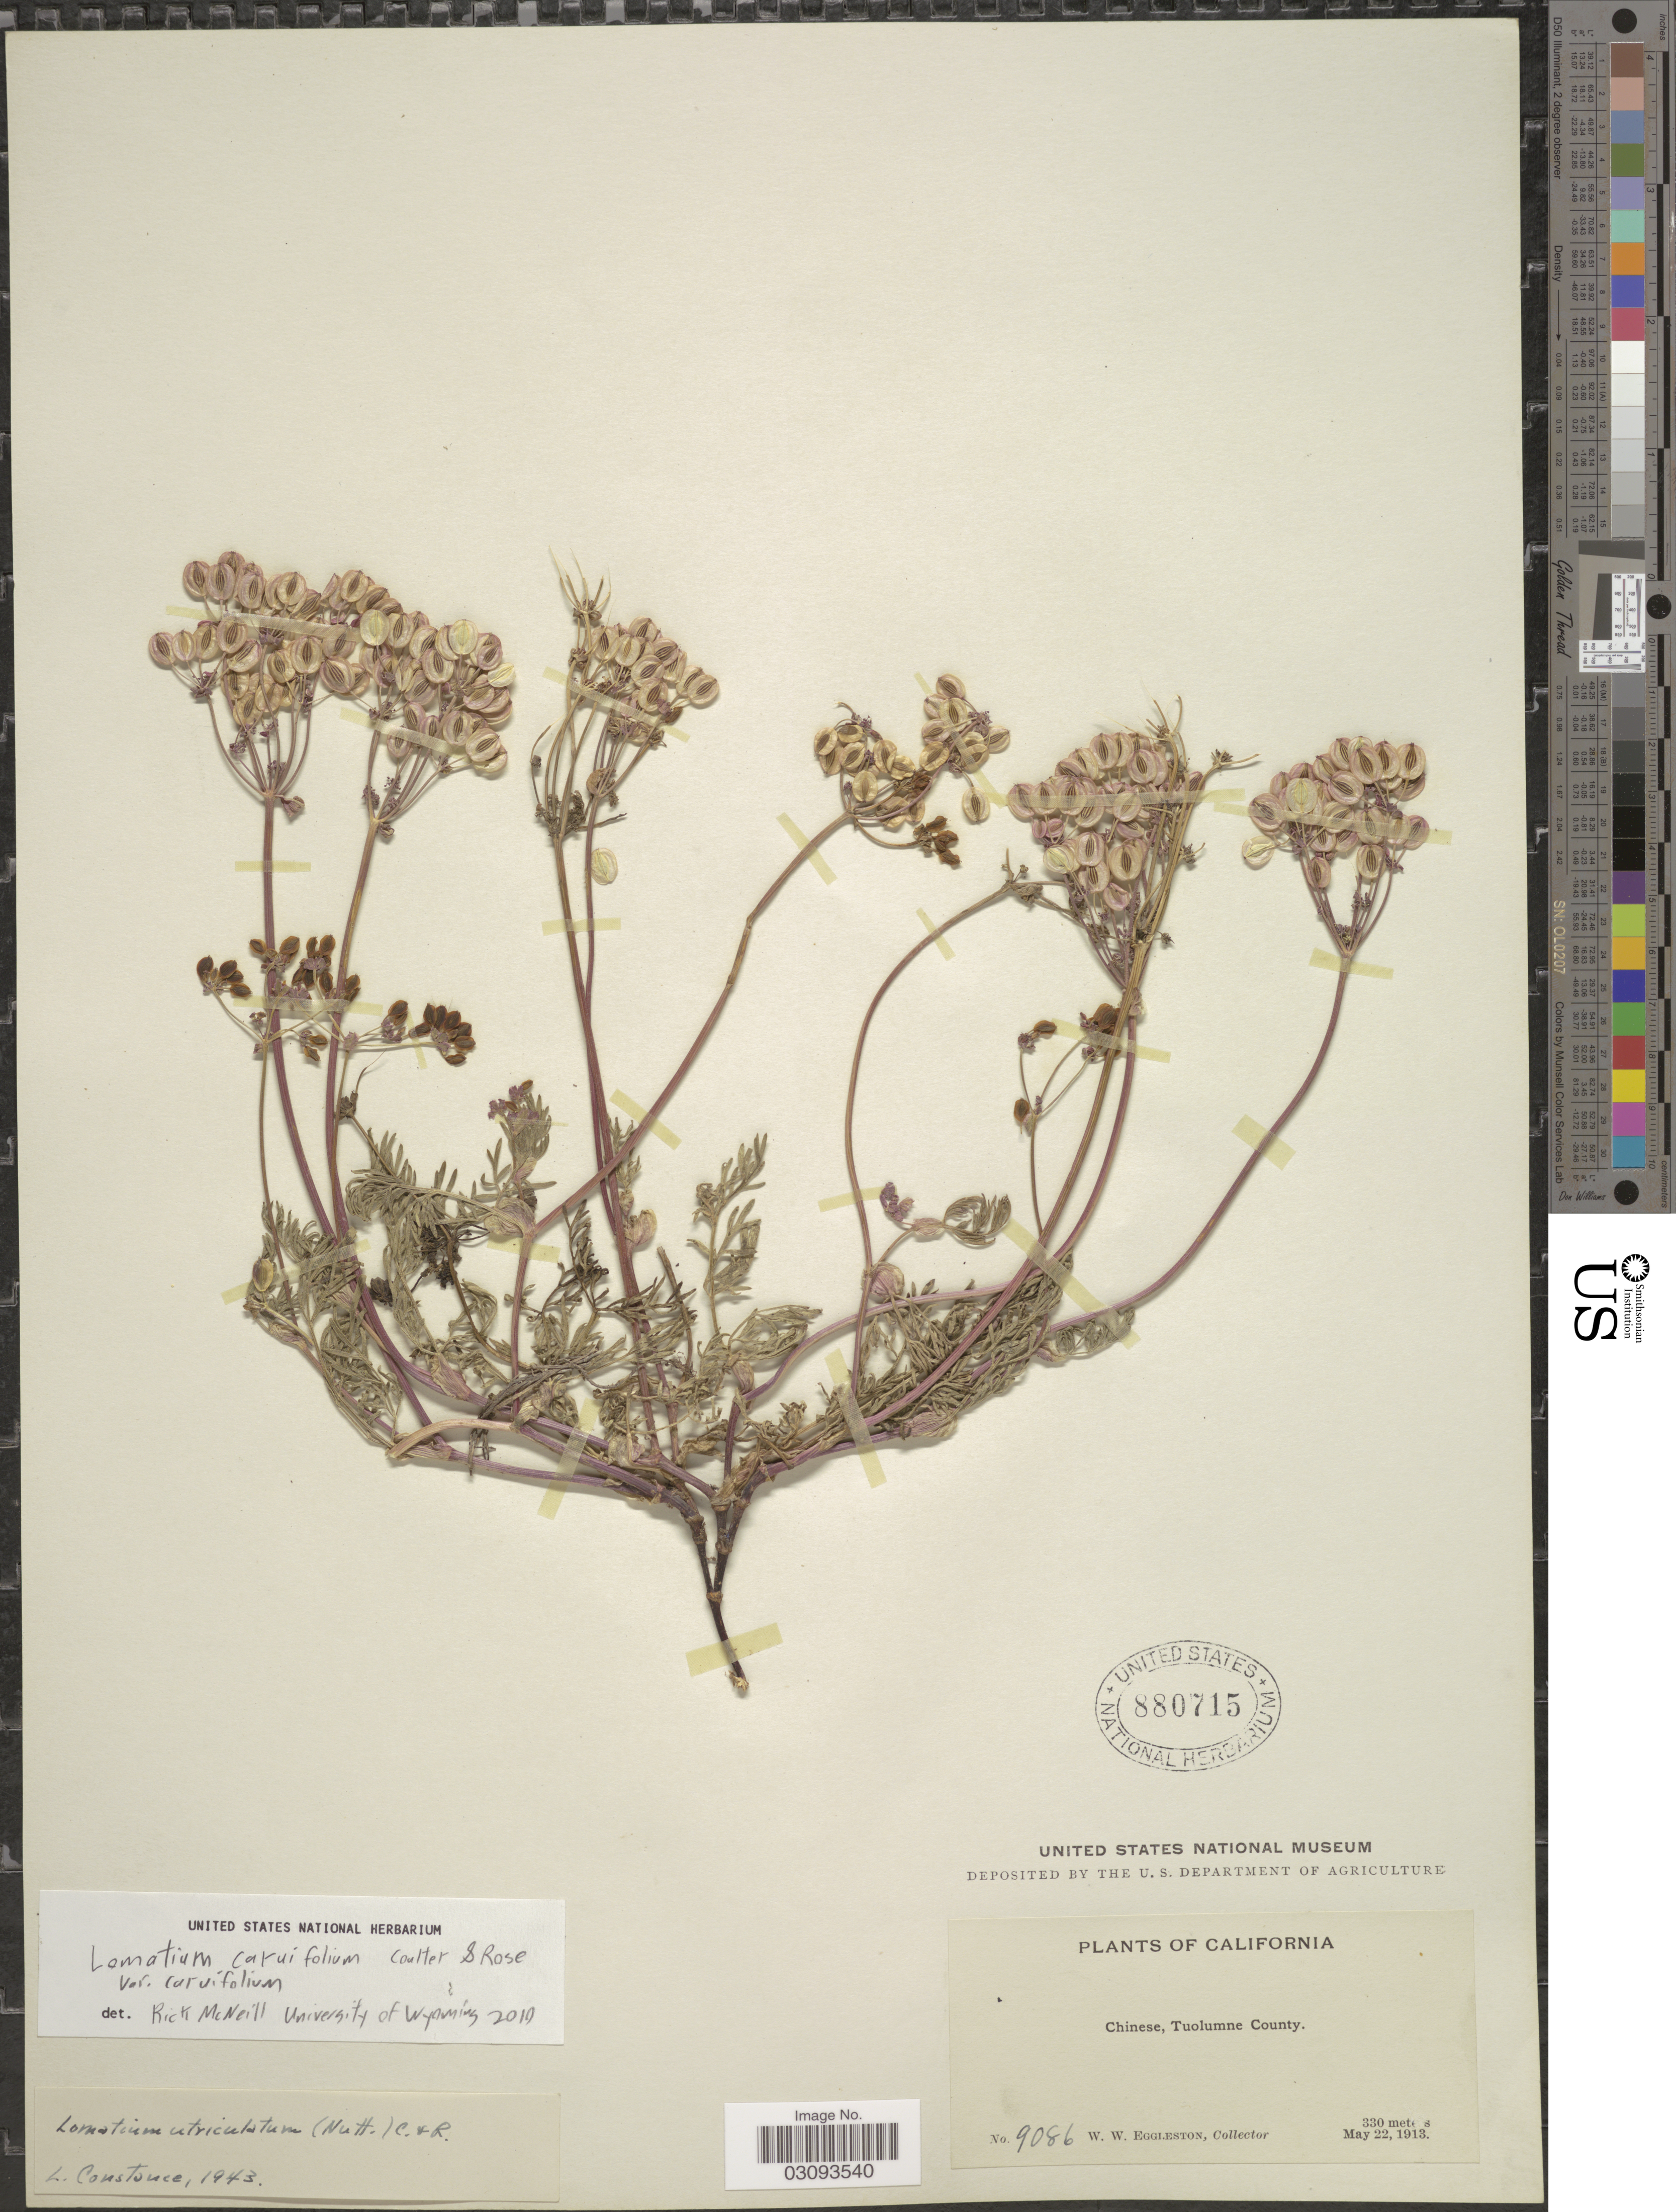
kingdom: Plantae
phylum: Tracheophyta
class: Magnoliopsida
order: Apiales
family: Apiaceae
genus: Lomatium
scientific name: Lomatium caruifolium var. caruifolium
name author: (Hook. & Arn.) J.M. Coult. & Rose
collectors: W. W. Eggleston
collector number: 9086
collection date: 1913-05-22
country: United States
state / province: California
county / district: Tuolumne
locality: Chinese, Tuolumne County.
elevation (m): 330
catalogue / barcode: US 880715